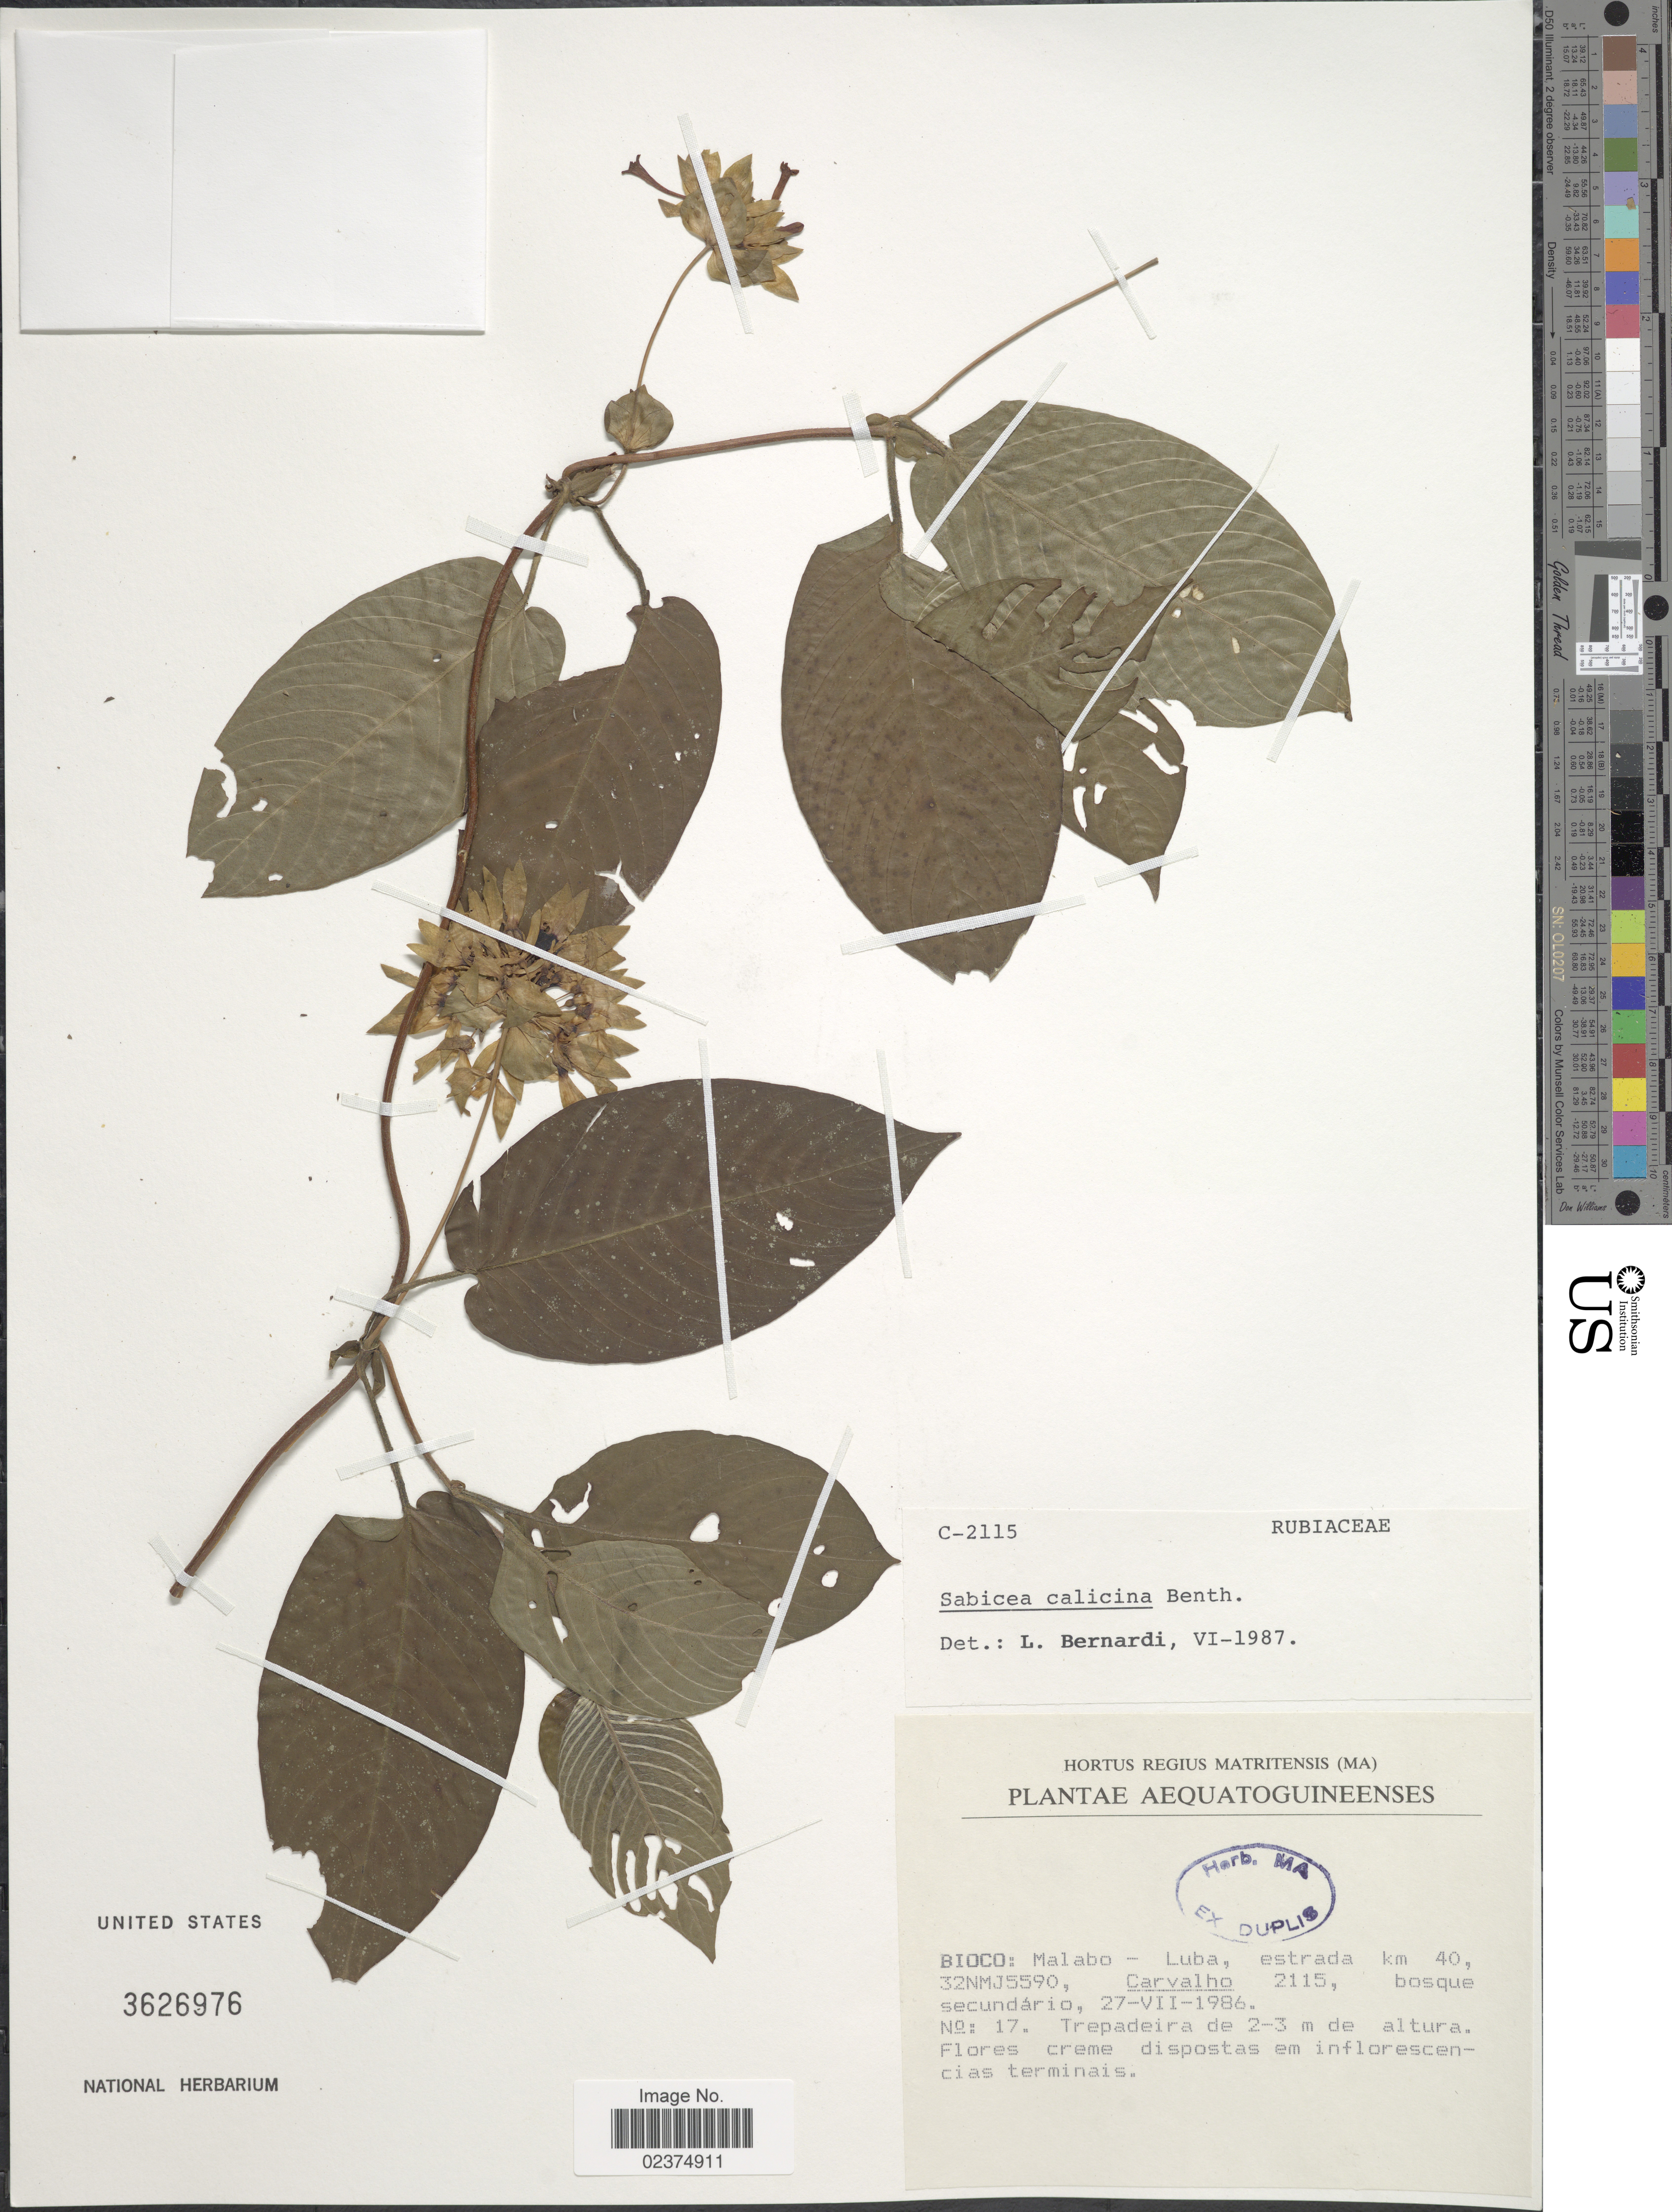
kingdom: Plantae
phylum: Tracheophyta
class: Magnoliopsida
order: Gentianales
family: Rubiaceae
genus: Sabicea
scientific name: Sabicea calycina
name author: Benth.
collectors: Carvalho, --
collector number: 2115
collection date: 1986-07-27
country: Equatorial Guinea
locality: Aequatoguineenses. Bioco: Malabo - Luba, estrada km 40, 32NMJ5590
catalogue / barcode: US 3626976